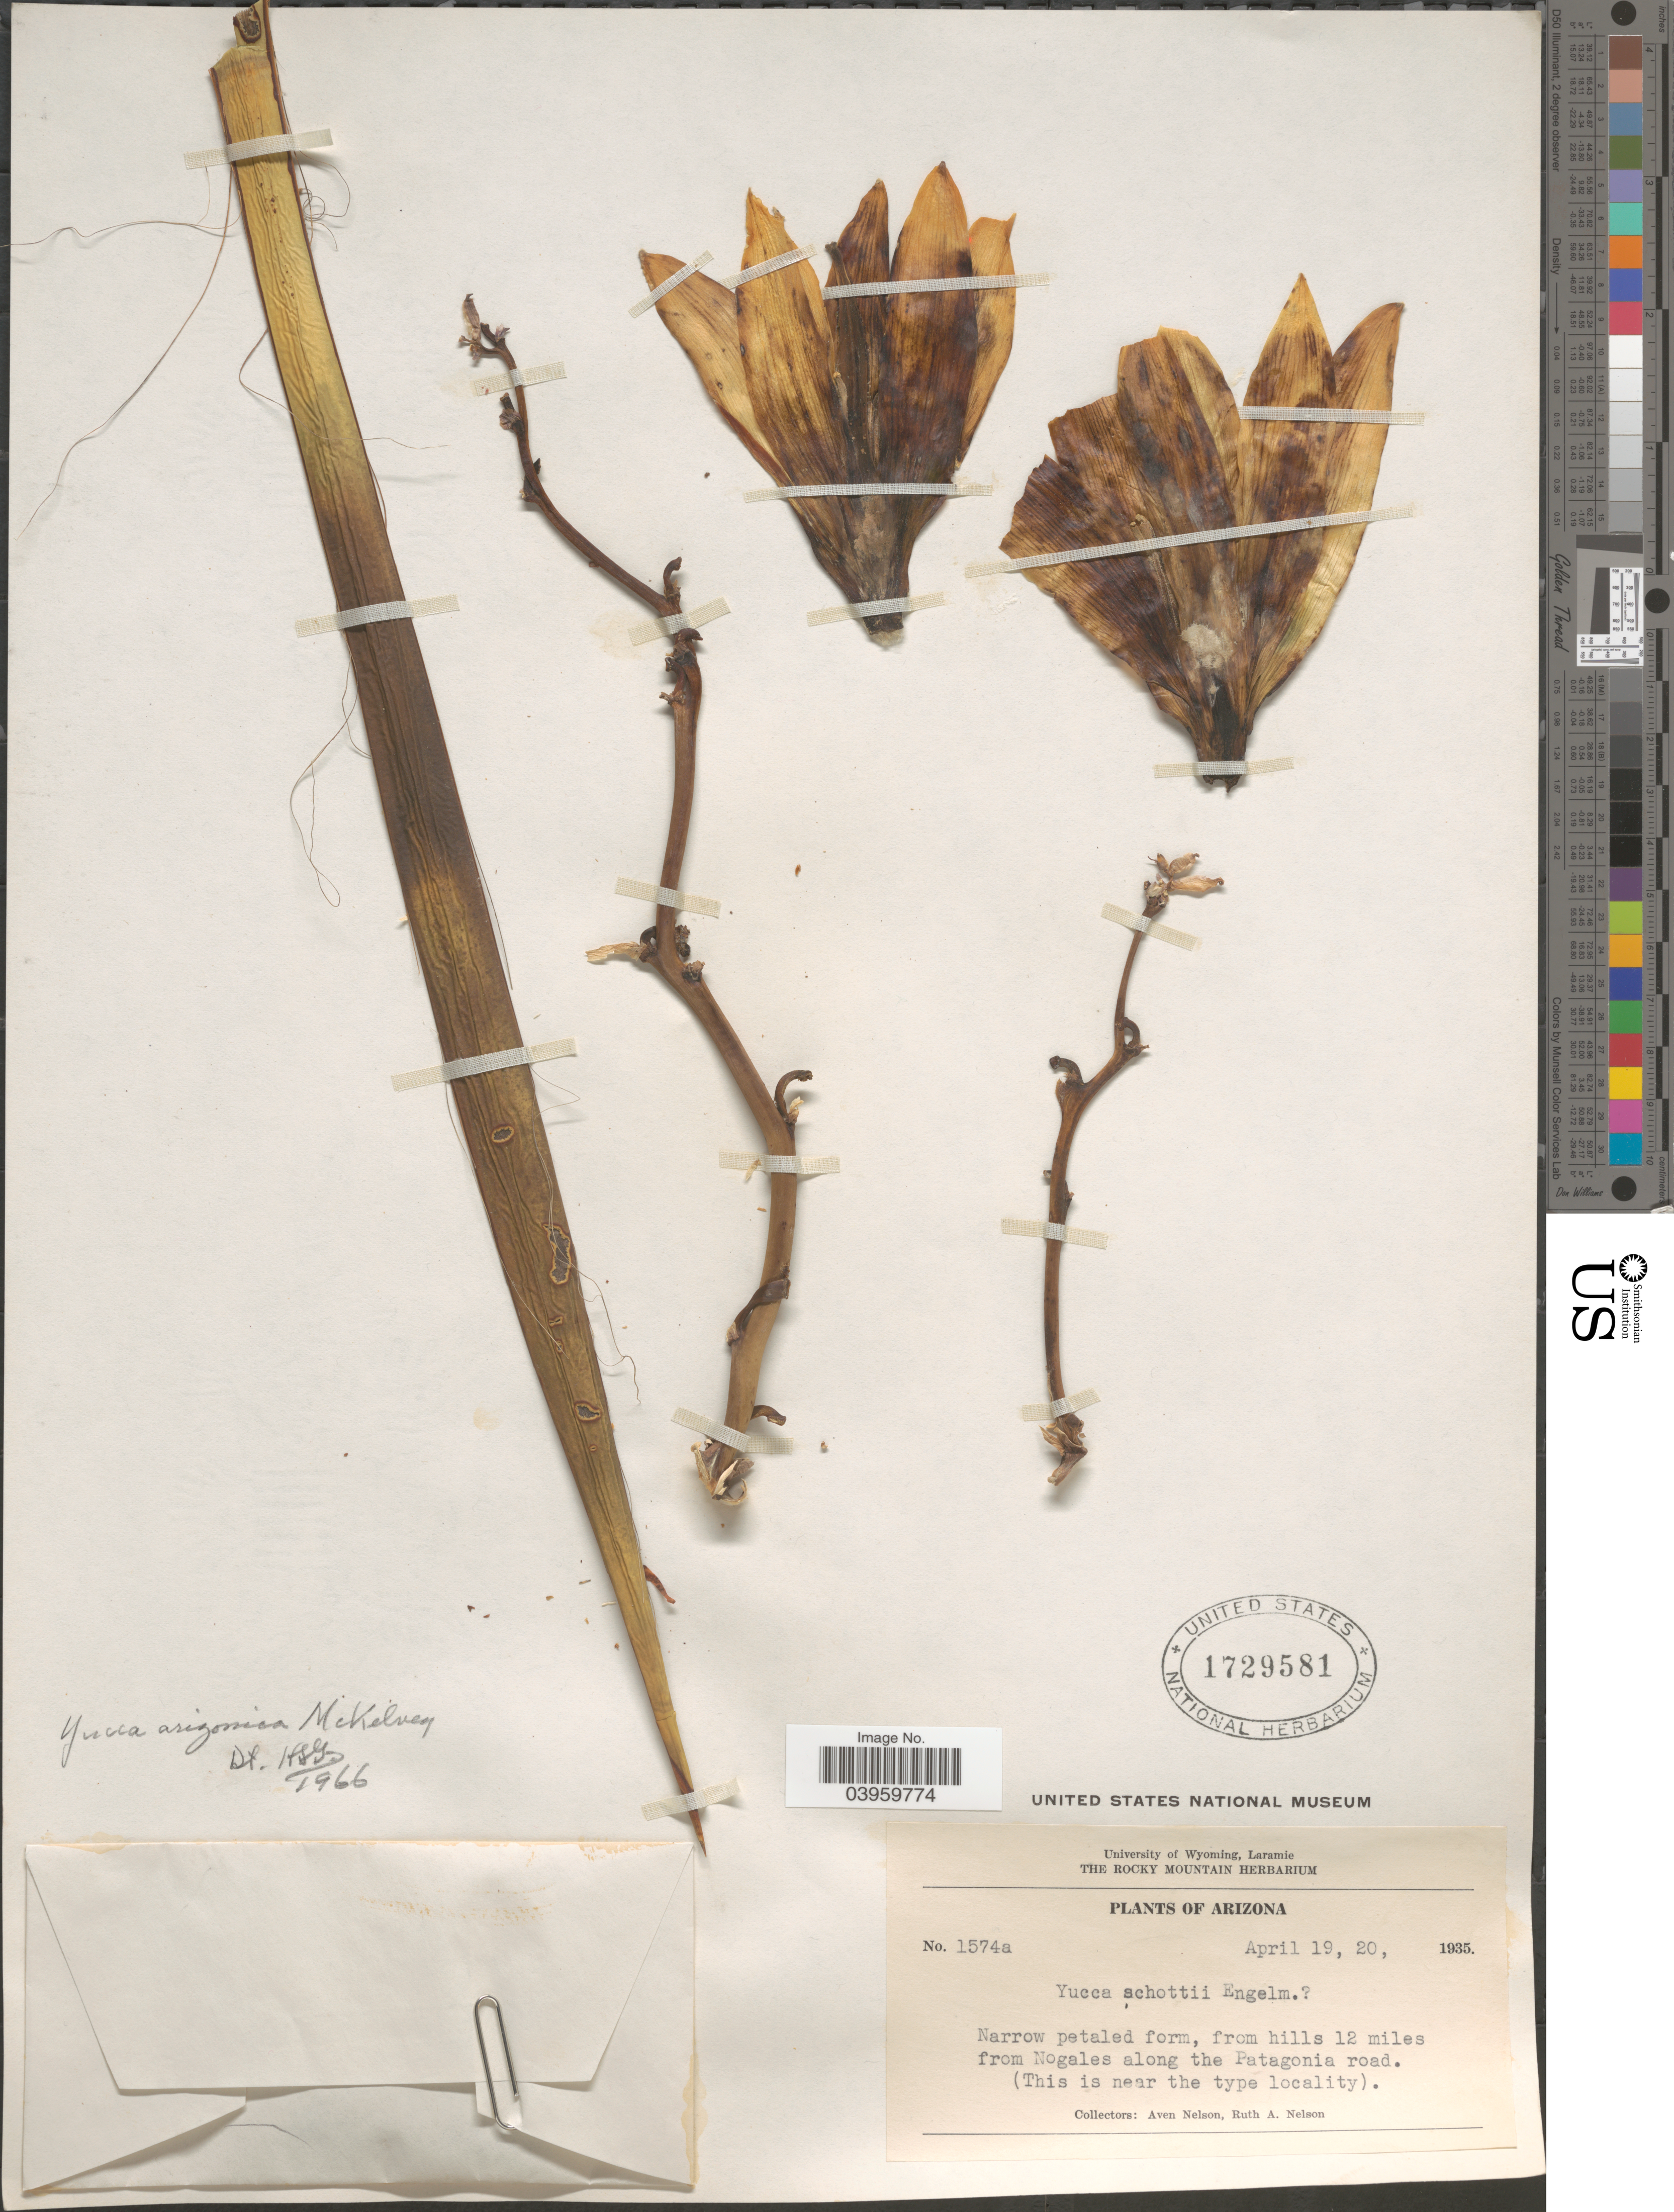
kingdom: Plantae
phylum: Tracheophyta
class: Liliopsida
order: Asparagales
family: Asparagaceae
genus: Yucca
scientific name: Yucca arizonica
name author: McKelvey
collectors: A. Nelson & R. A. Nelson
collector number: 1574a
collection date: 1935-04-19/1935-04-20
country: United States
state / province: Arizona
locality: From hills 12 miles from Nogales along the Patagonia road.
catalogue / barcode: US 1729581